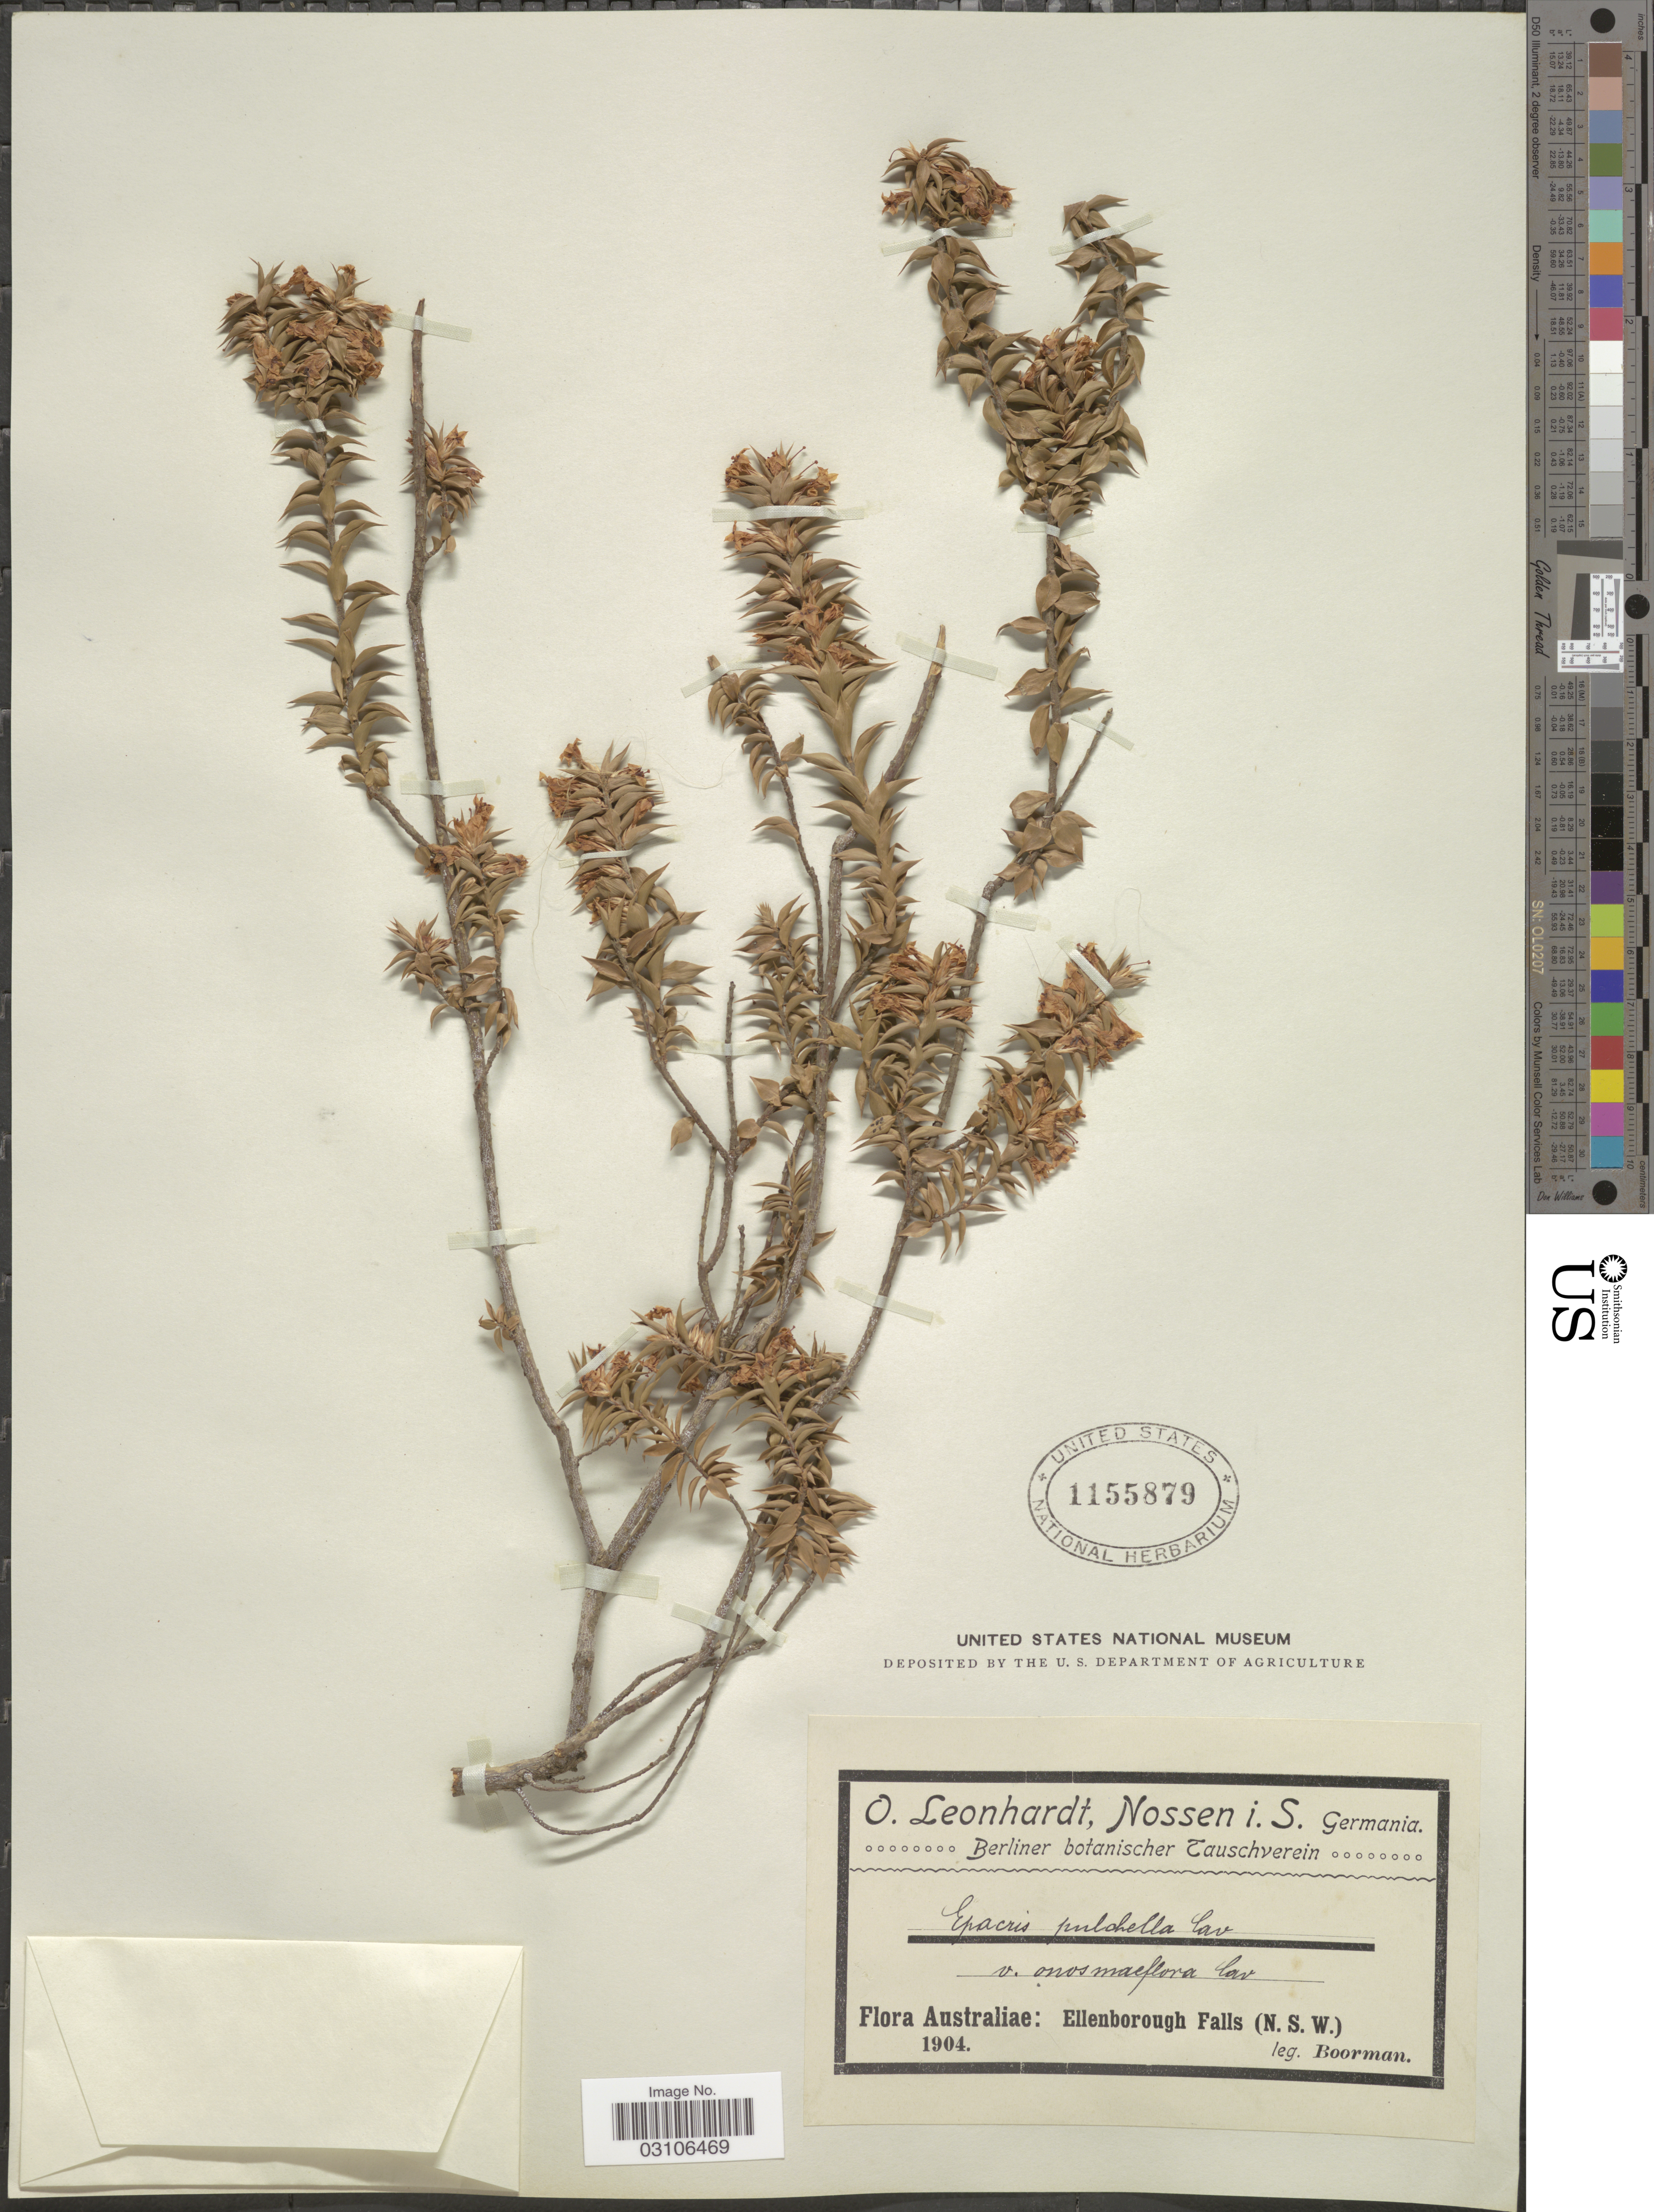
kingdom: Plantae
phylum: Tracheophyta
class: Magnoliopsida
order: Ericales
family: Ericaceae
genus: Epacris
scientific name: Epacris pulchella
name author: Cav.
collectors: -. Boorman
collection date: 1904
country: Australia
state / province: New South Wales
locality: Ellenborough Falls.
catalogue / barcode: US 1155879